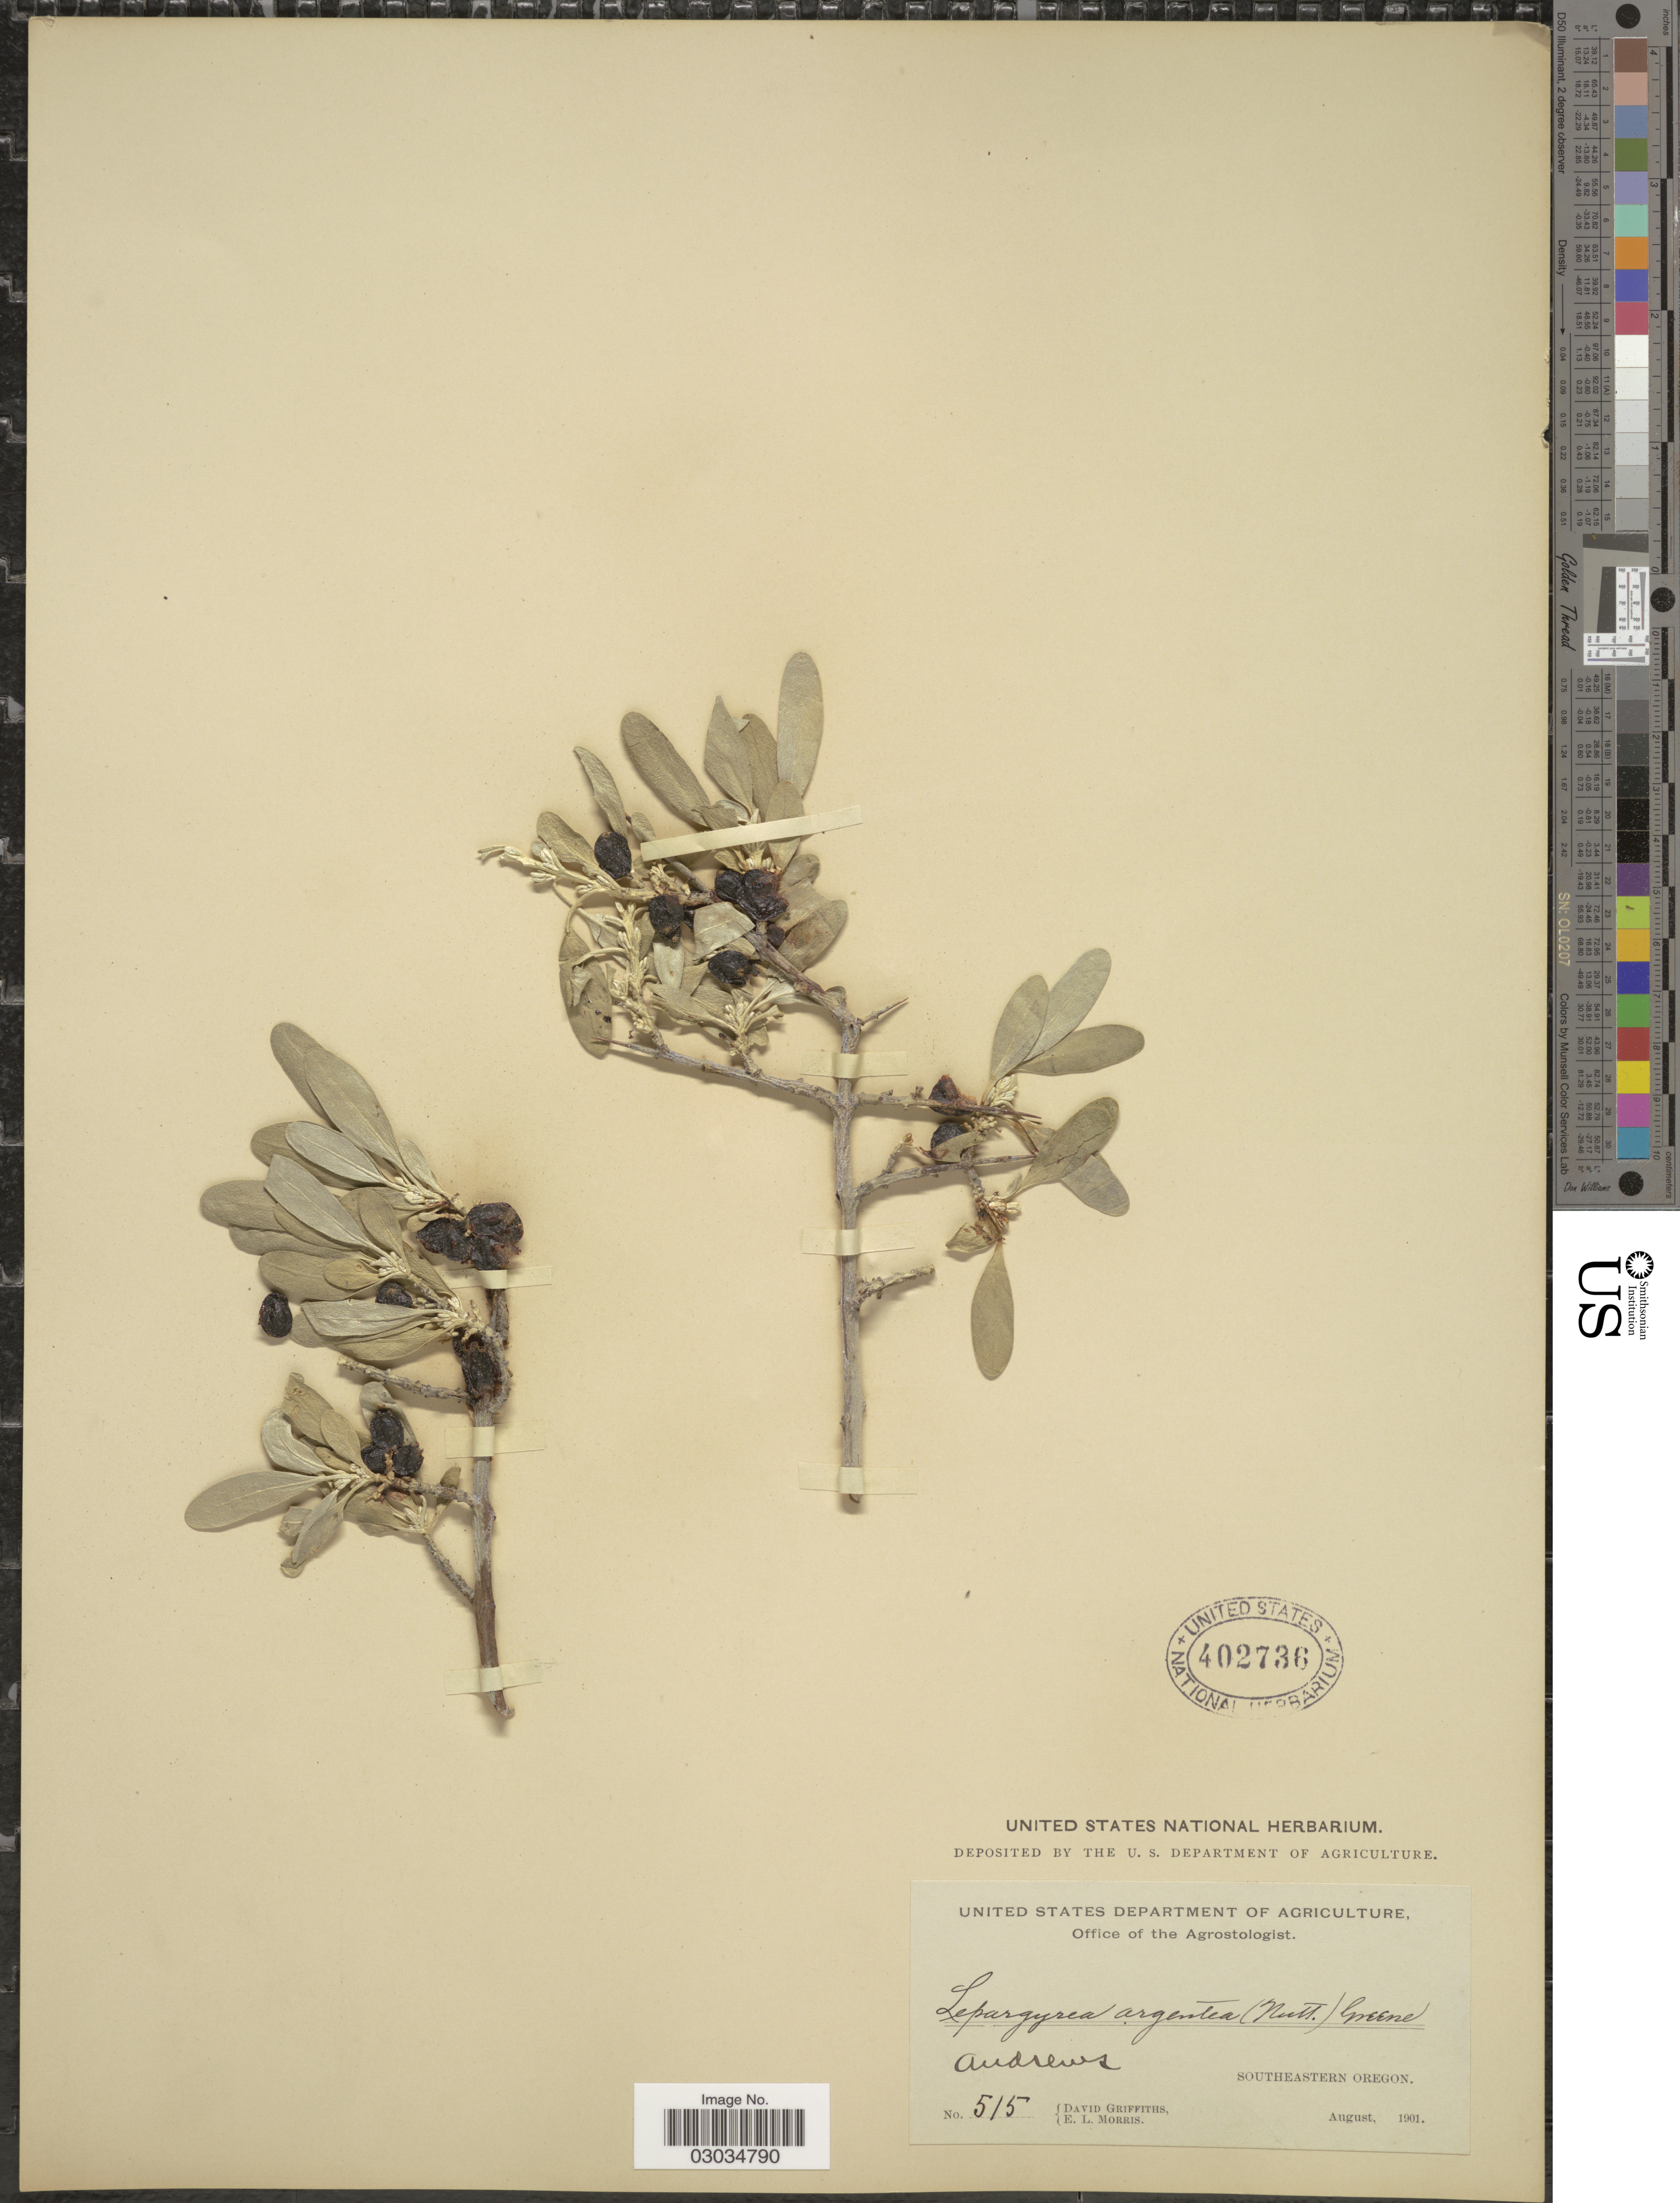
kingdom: Plantae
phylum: Tracheophyta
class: Magnoliopsida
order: Rosales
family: Elaeagnaceae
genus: Shepherdia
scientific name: Shepherdia argentea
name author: (Pursh) Nutt.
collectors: D. Griffiths & E. Morris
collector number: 515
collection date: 1901-08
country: United States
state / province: Oregon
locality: Andrews, Southeastern Oregon.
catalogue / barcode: US 402736